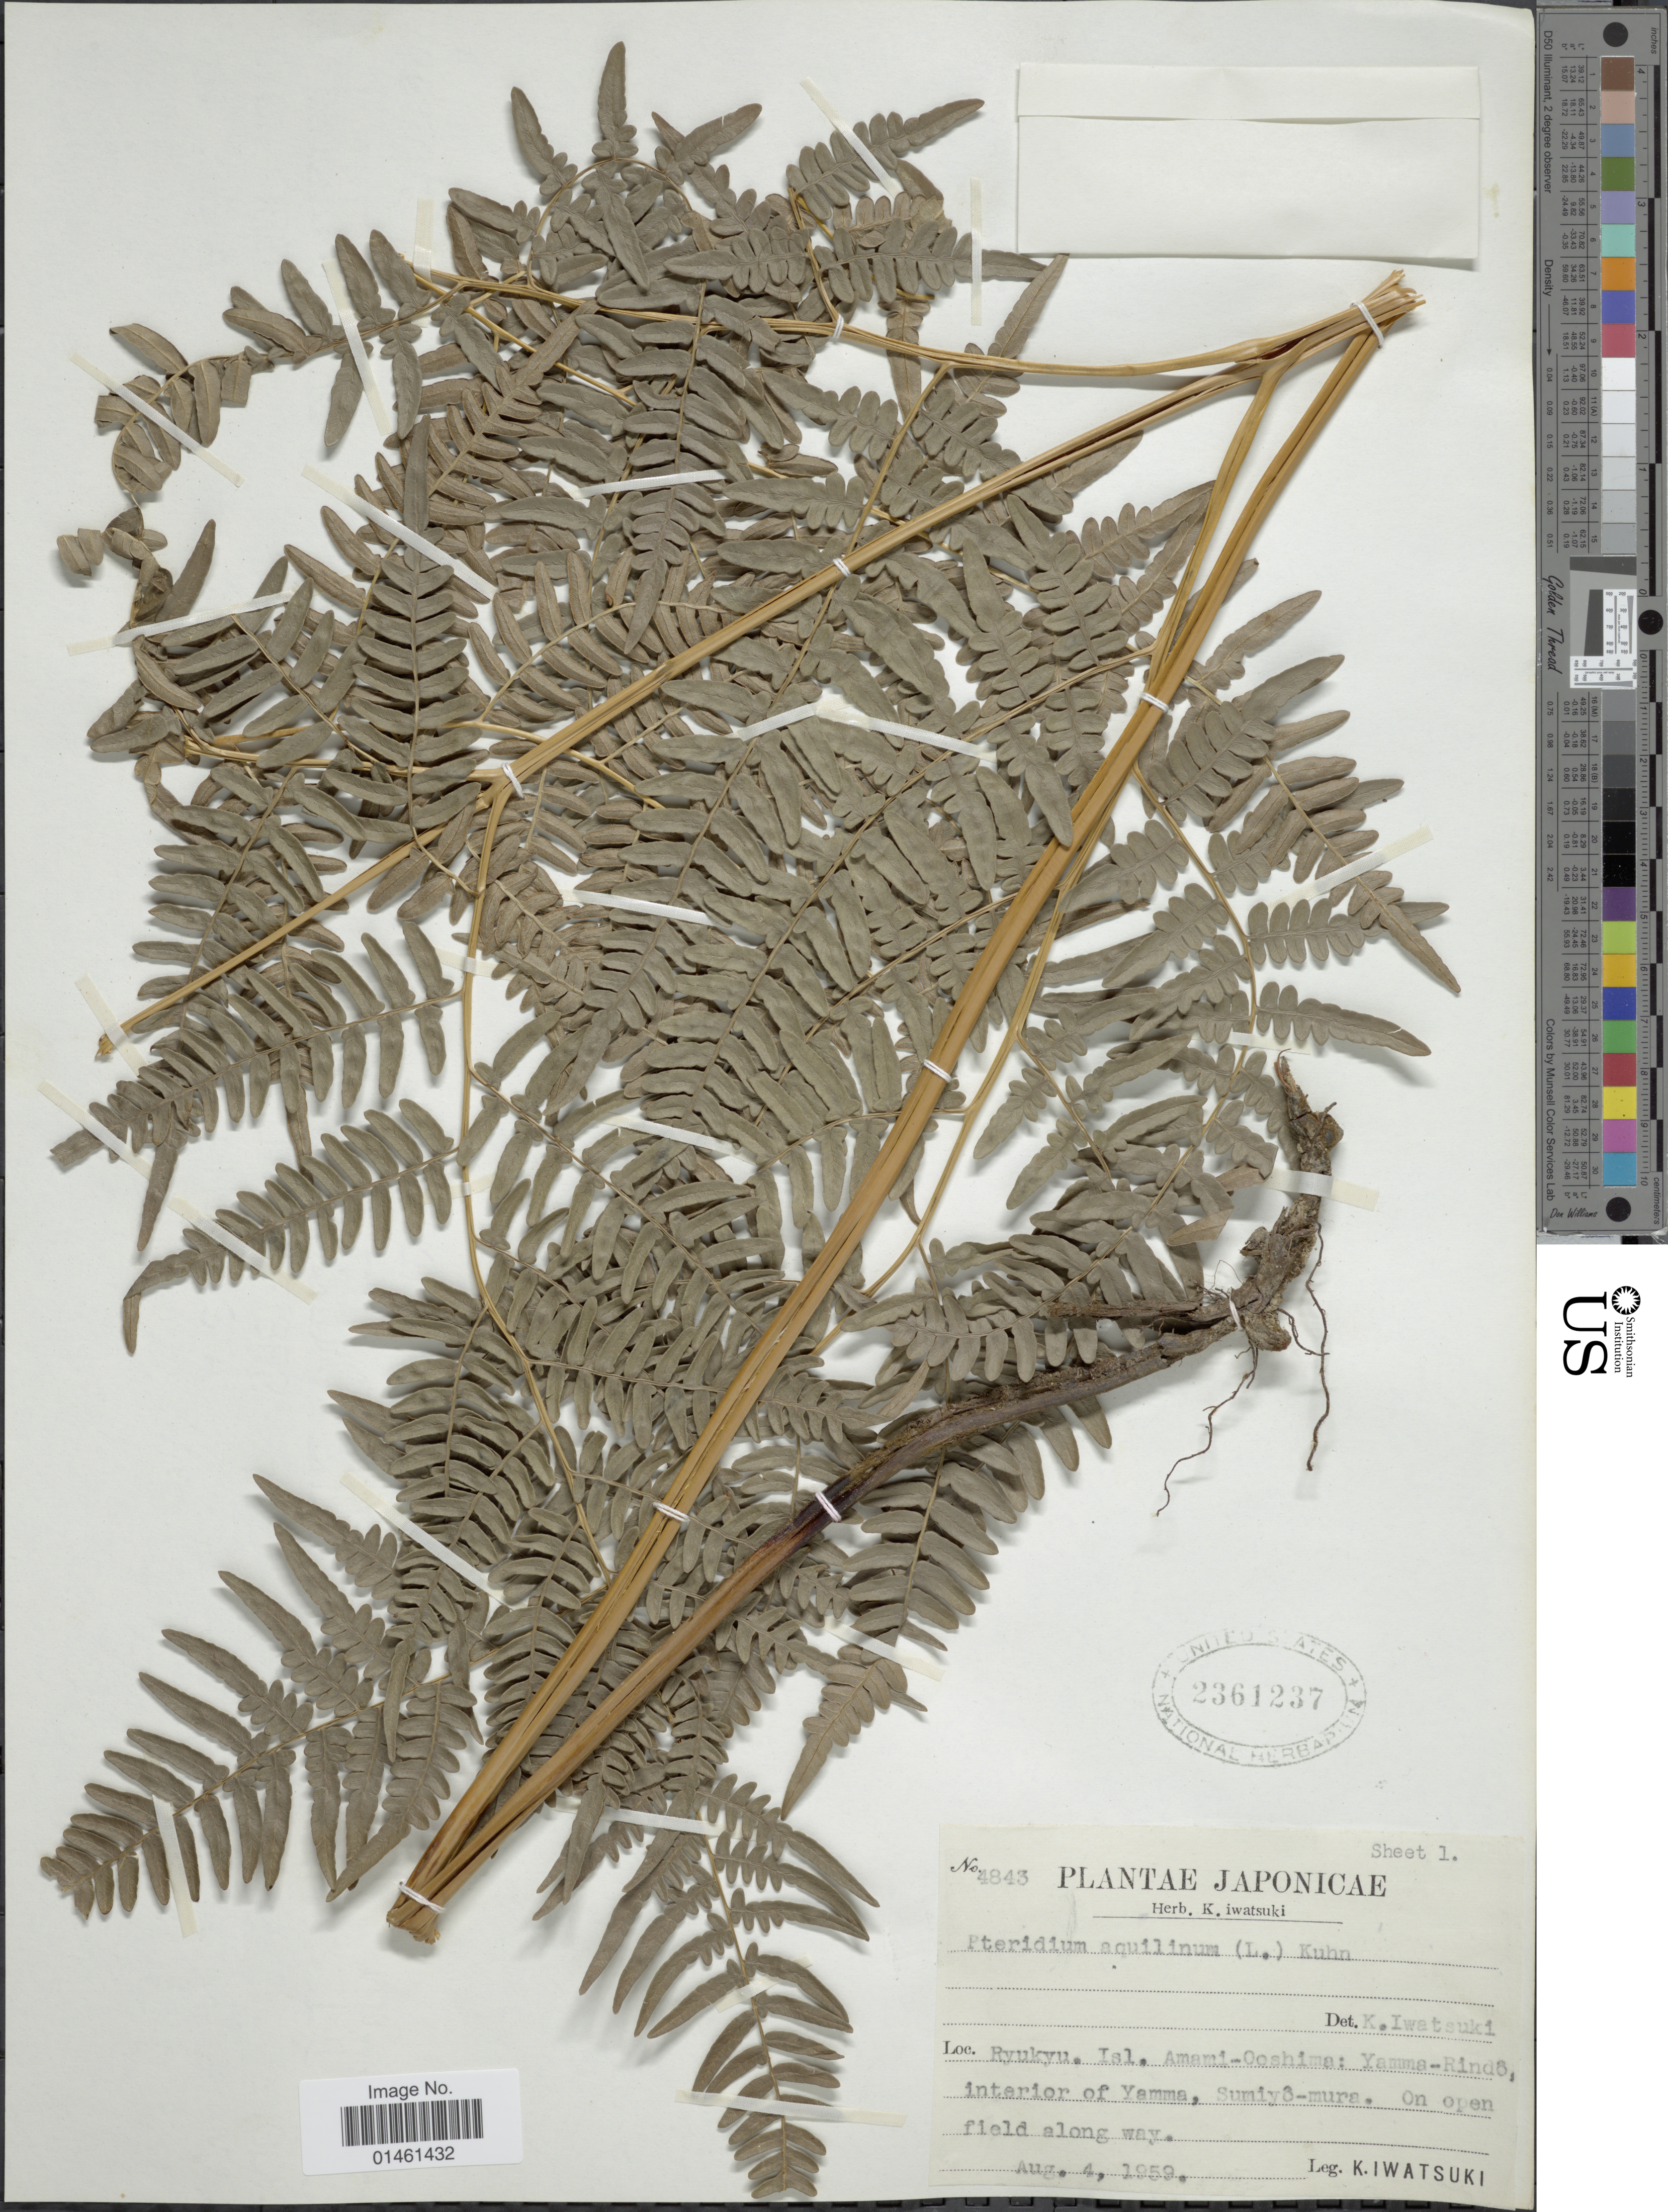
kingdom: Plantae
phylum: Tracheophyta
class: Polypodiopsida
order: Polypodiales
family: Dennstaedtiaceae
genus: Pteridium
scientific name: Pteridium aquilinum var. latiusculum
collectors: K. Iwatsuki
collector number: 4843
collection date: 1959-08-04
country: Japan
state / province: Okinawa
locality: Ryukyu, Isl. Amami-Ooshima: Yamma-Rindo, Interrior of Yamma, Sumiyo-mura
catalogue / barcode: US 2361237